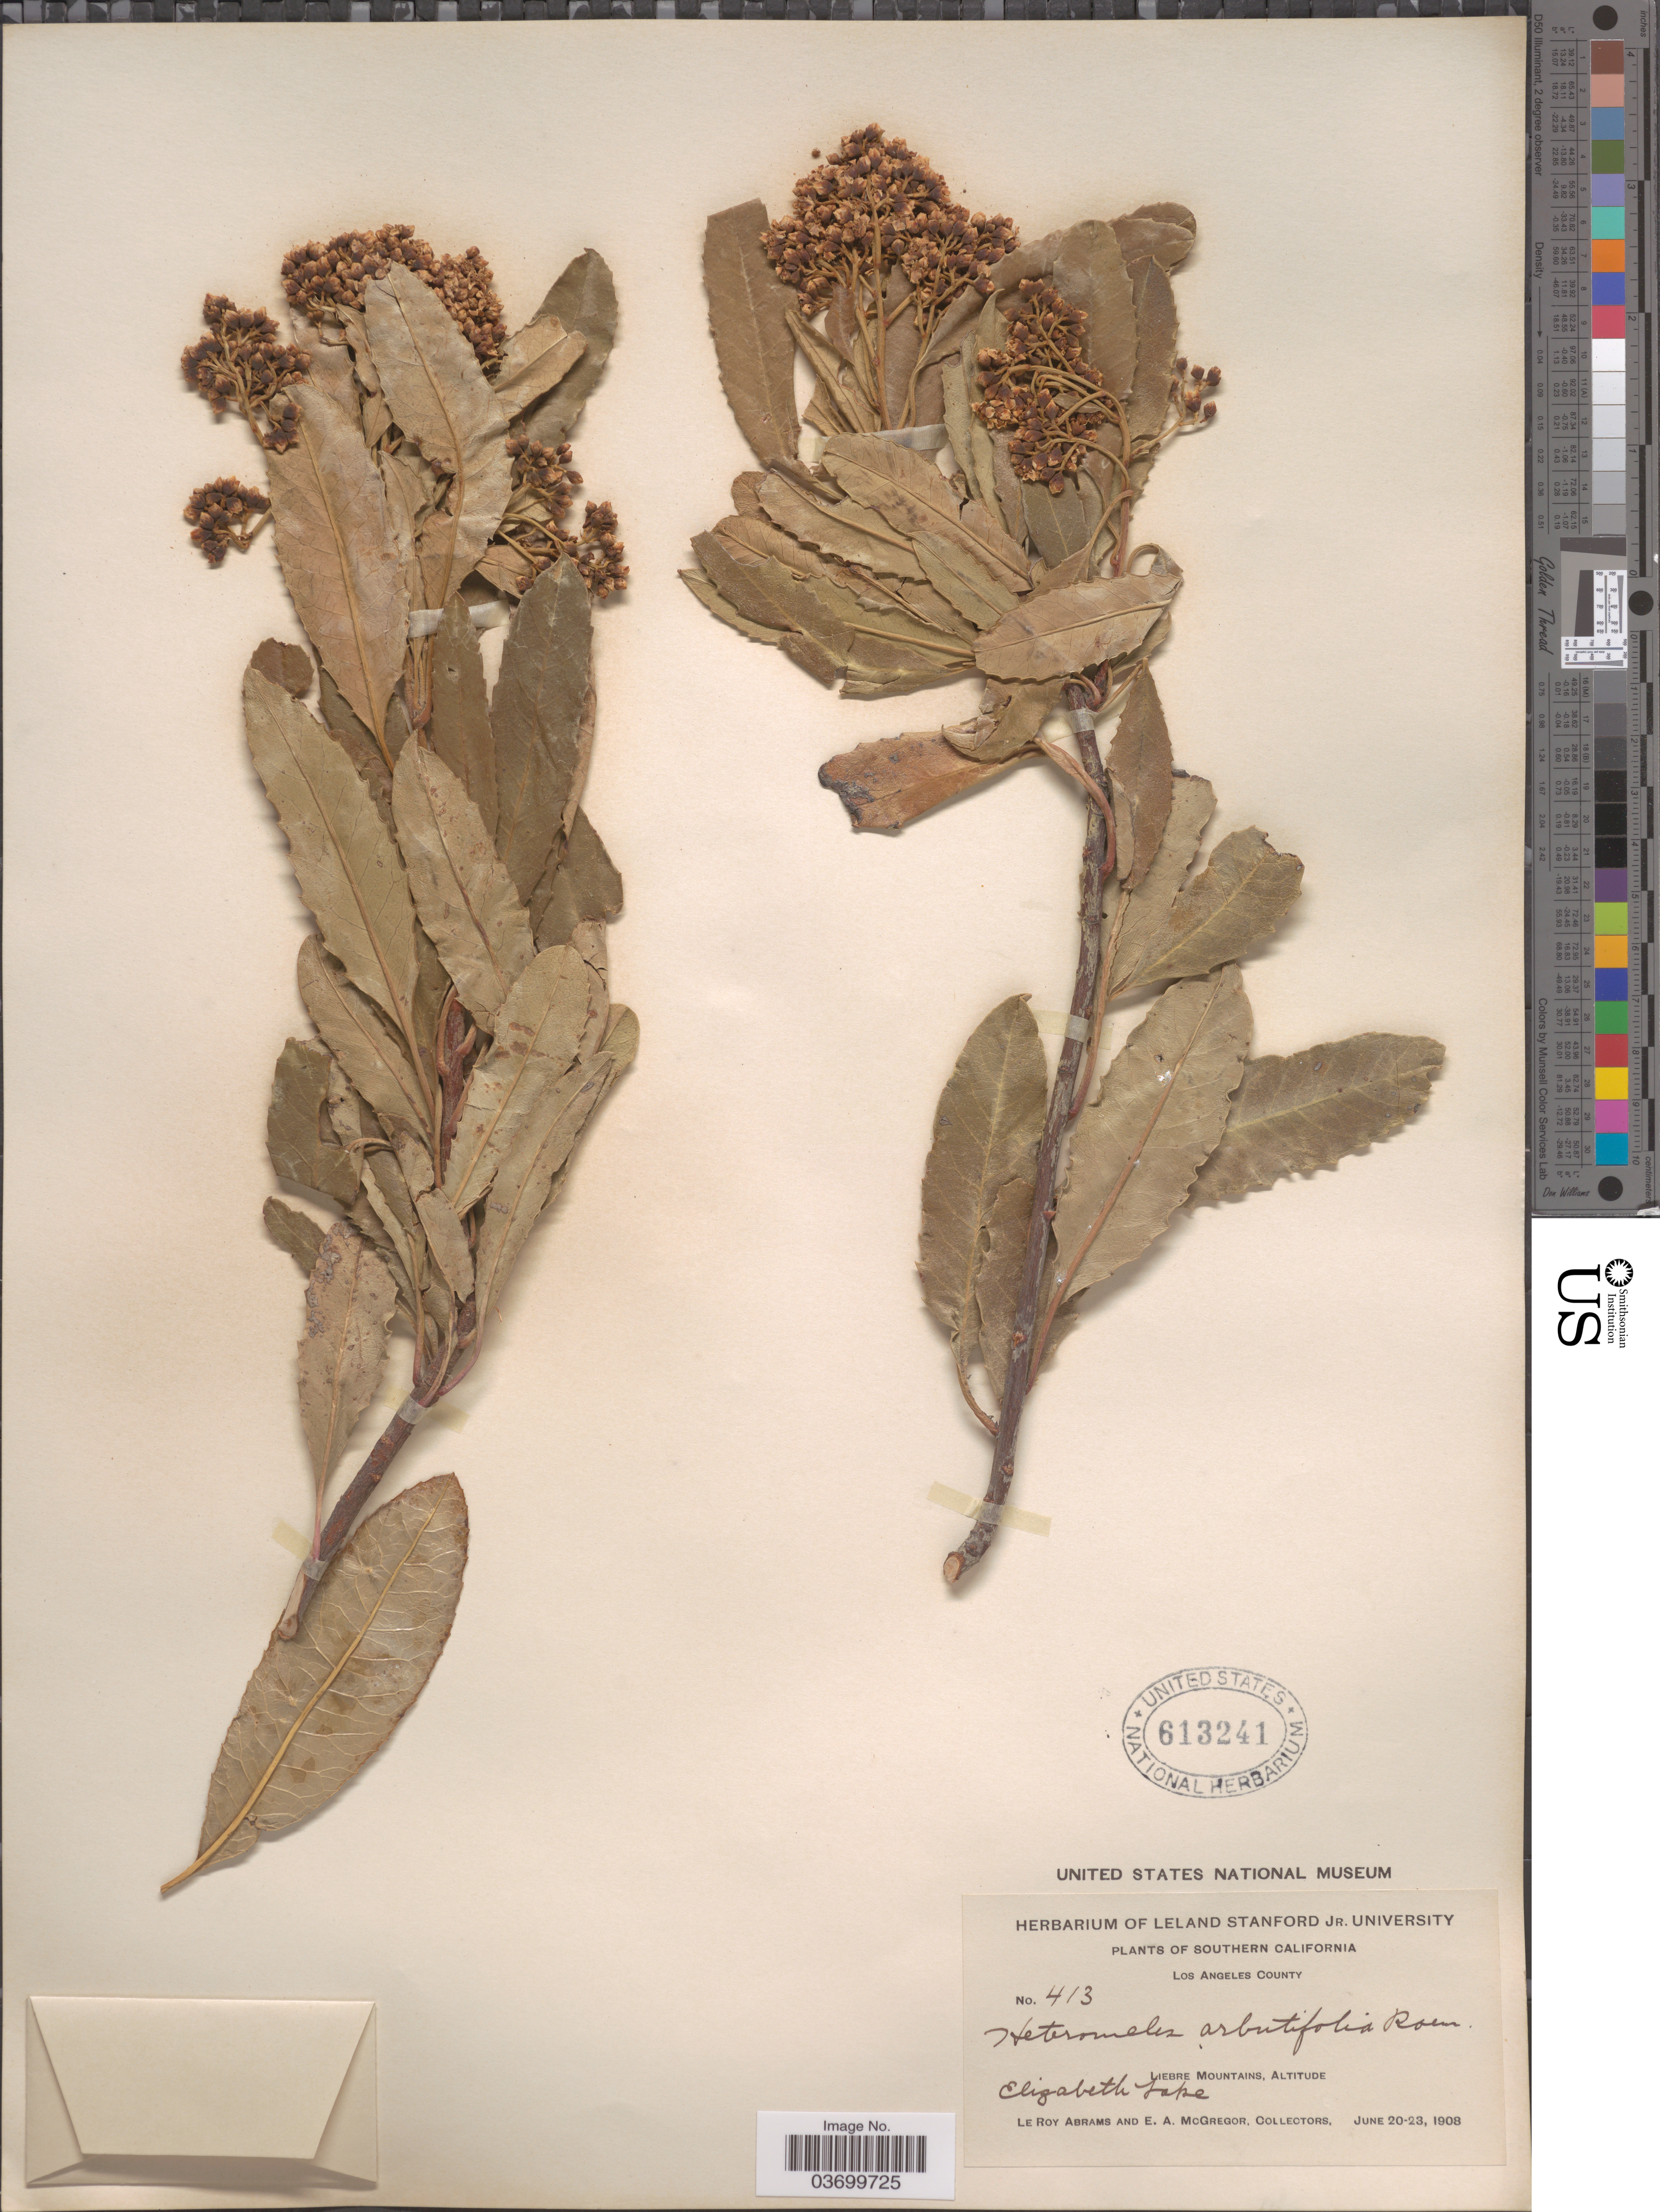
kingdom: Plantae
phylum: Tracheophyta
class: Magnoliopsida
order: Rosales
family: Rosaceae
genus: Heteromeles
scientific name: Heteromeles salicifolia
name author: (C. Presl) Abrams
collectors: L. Abrams & E. A. McGregor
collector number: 413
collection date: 1908-06-20/1908-06-23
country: United States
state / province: California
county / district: Los Angeles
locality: Southern California. Los Angeles County. Liebre Mountains. Elizabeth Lake.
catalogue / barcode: US 613241